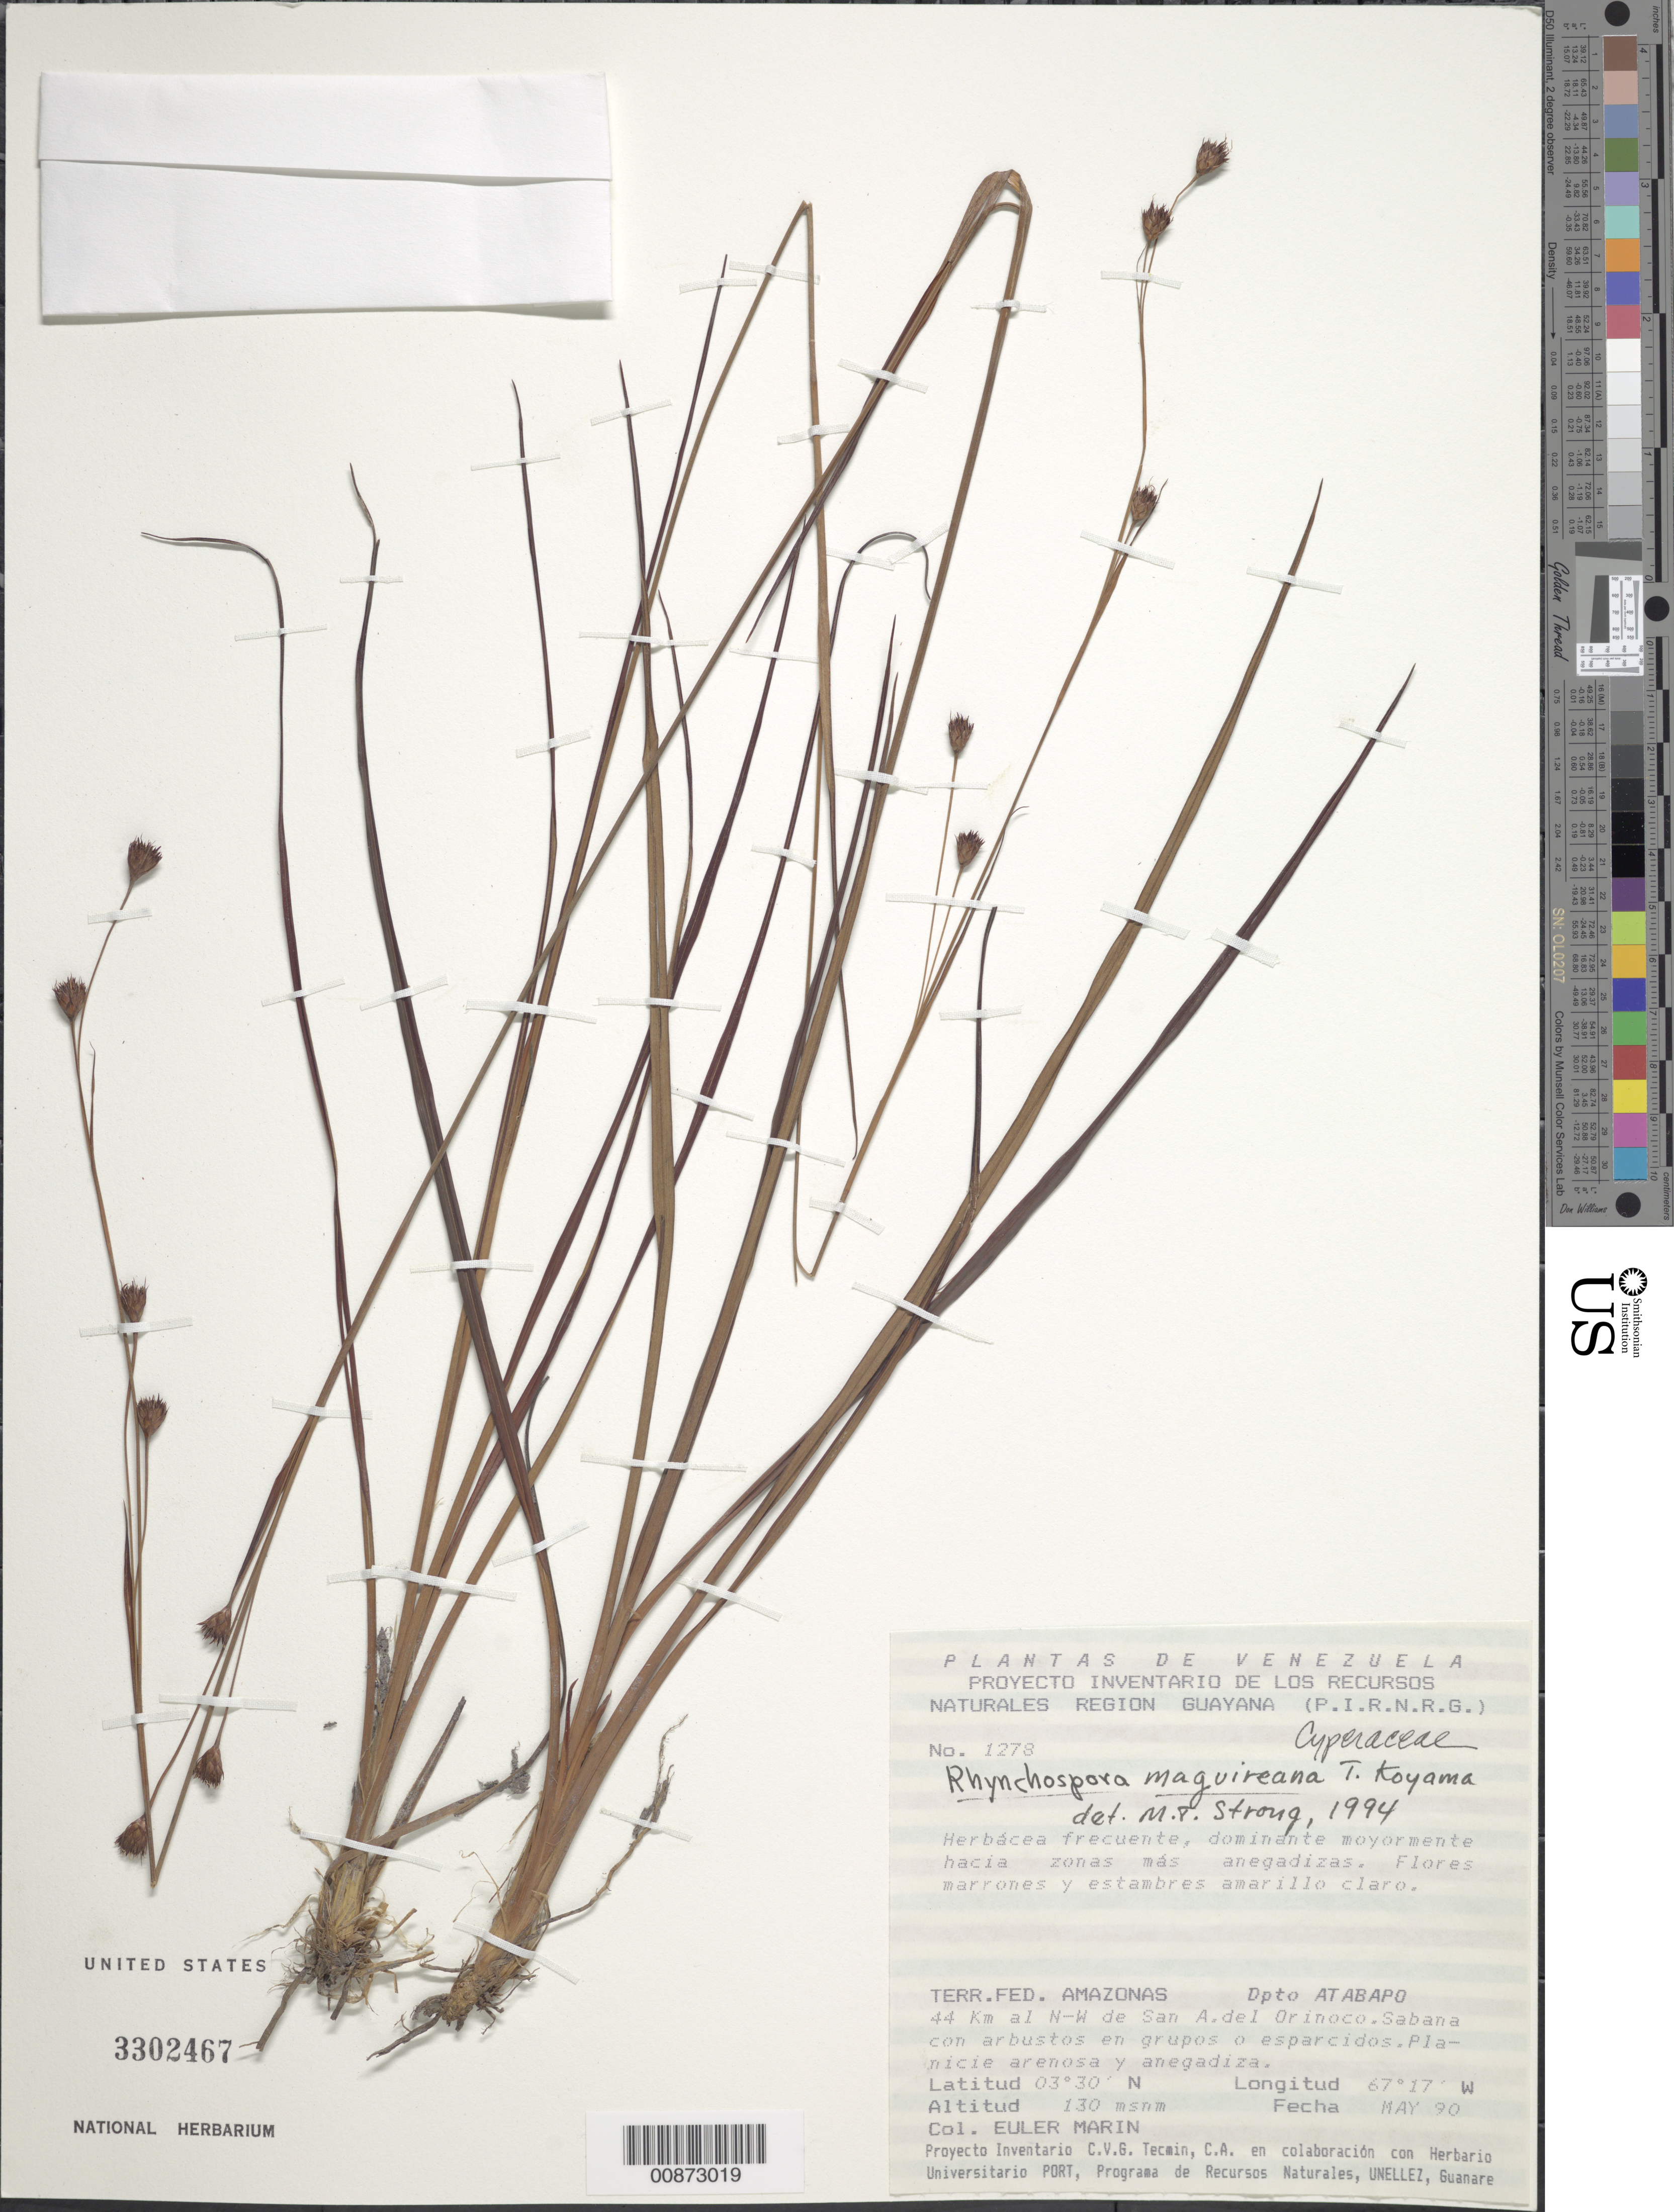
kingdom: Plantae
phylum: Tracheophyta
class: Liliopsida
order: Poales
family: Cyperaceae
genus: Rhynchospora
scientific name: Rhynchospora maguireana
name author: T. Koyama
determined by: Strong, M. T., (US), Smithsonian Institution - National Museum of Natural History (UNITED STATES)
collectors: E. Marin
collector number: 1278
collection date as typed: May-90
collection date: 1990-05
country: Venezuela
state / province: Amazonas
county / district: Atabapo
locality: San Antonio del Orinoco, 44 km al NW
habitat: Sabana con arbustos en grupos o esparcidos, planicie arenosa y anegadiza; dominante mayormente hacia zonas mas anegadizas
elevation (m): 130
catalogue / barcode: US 3302467